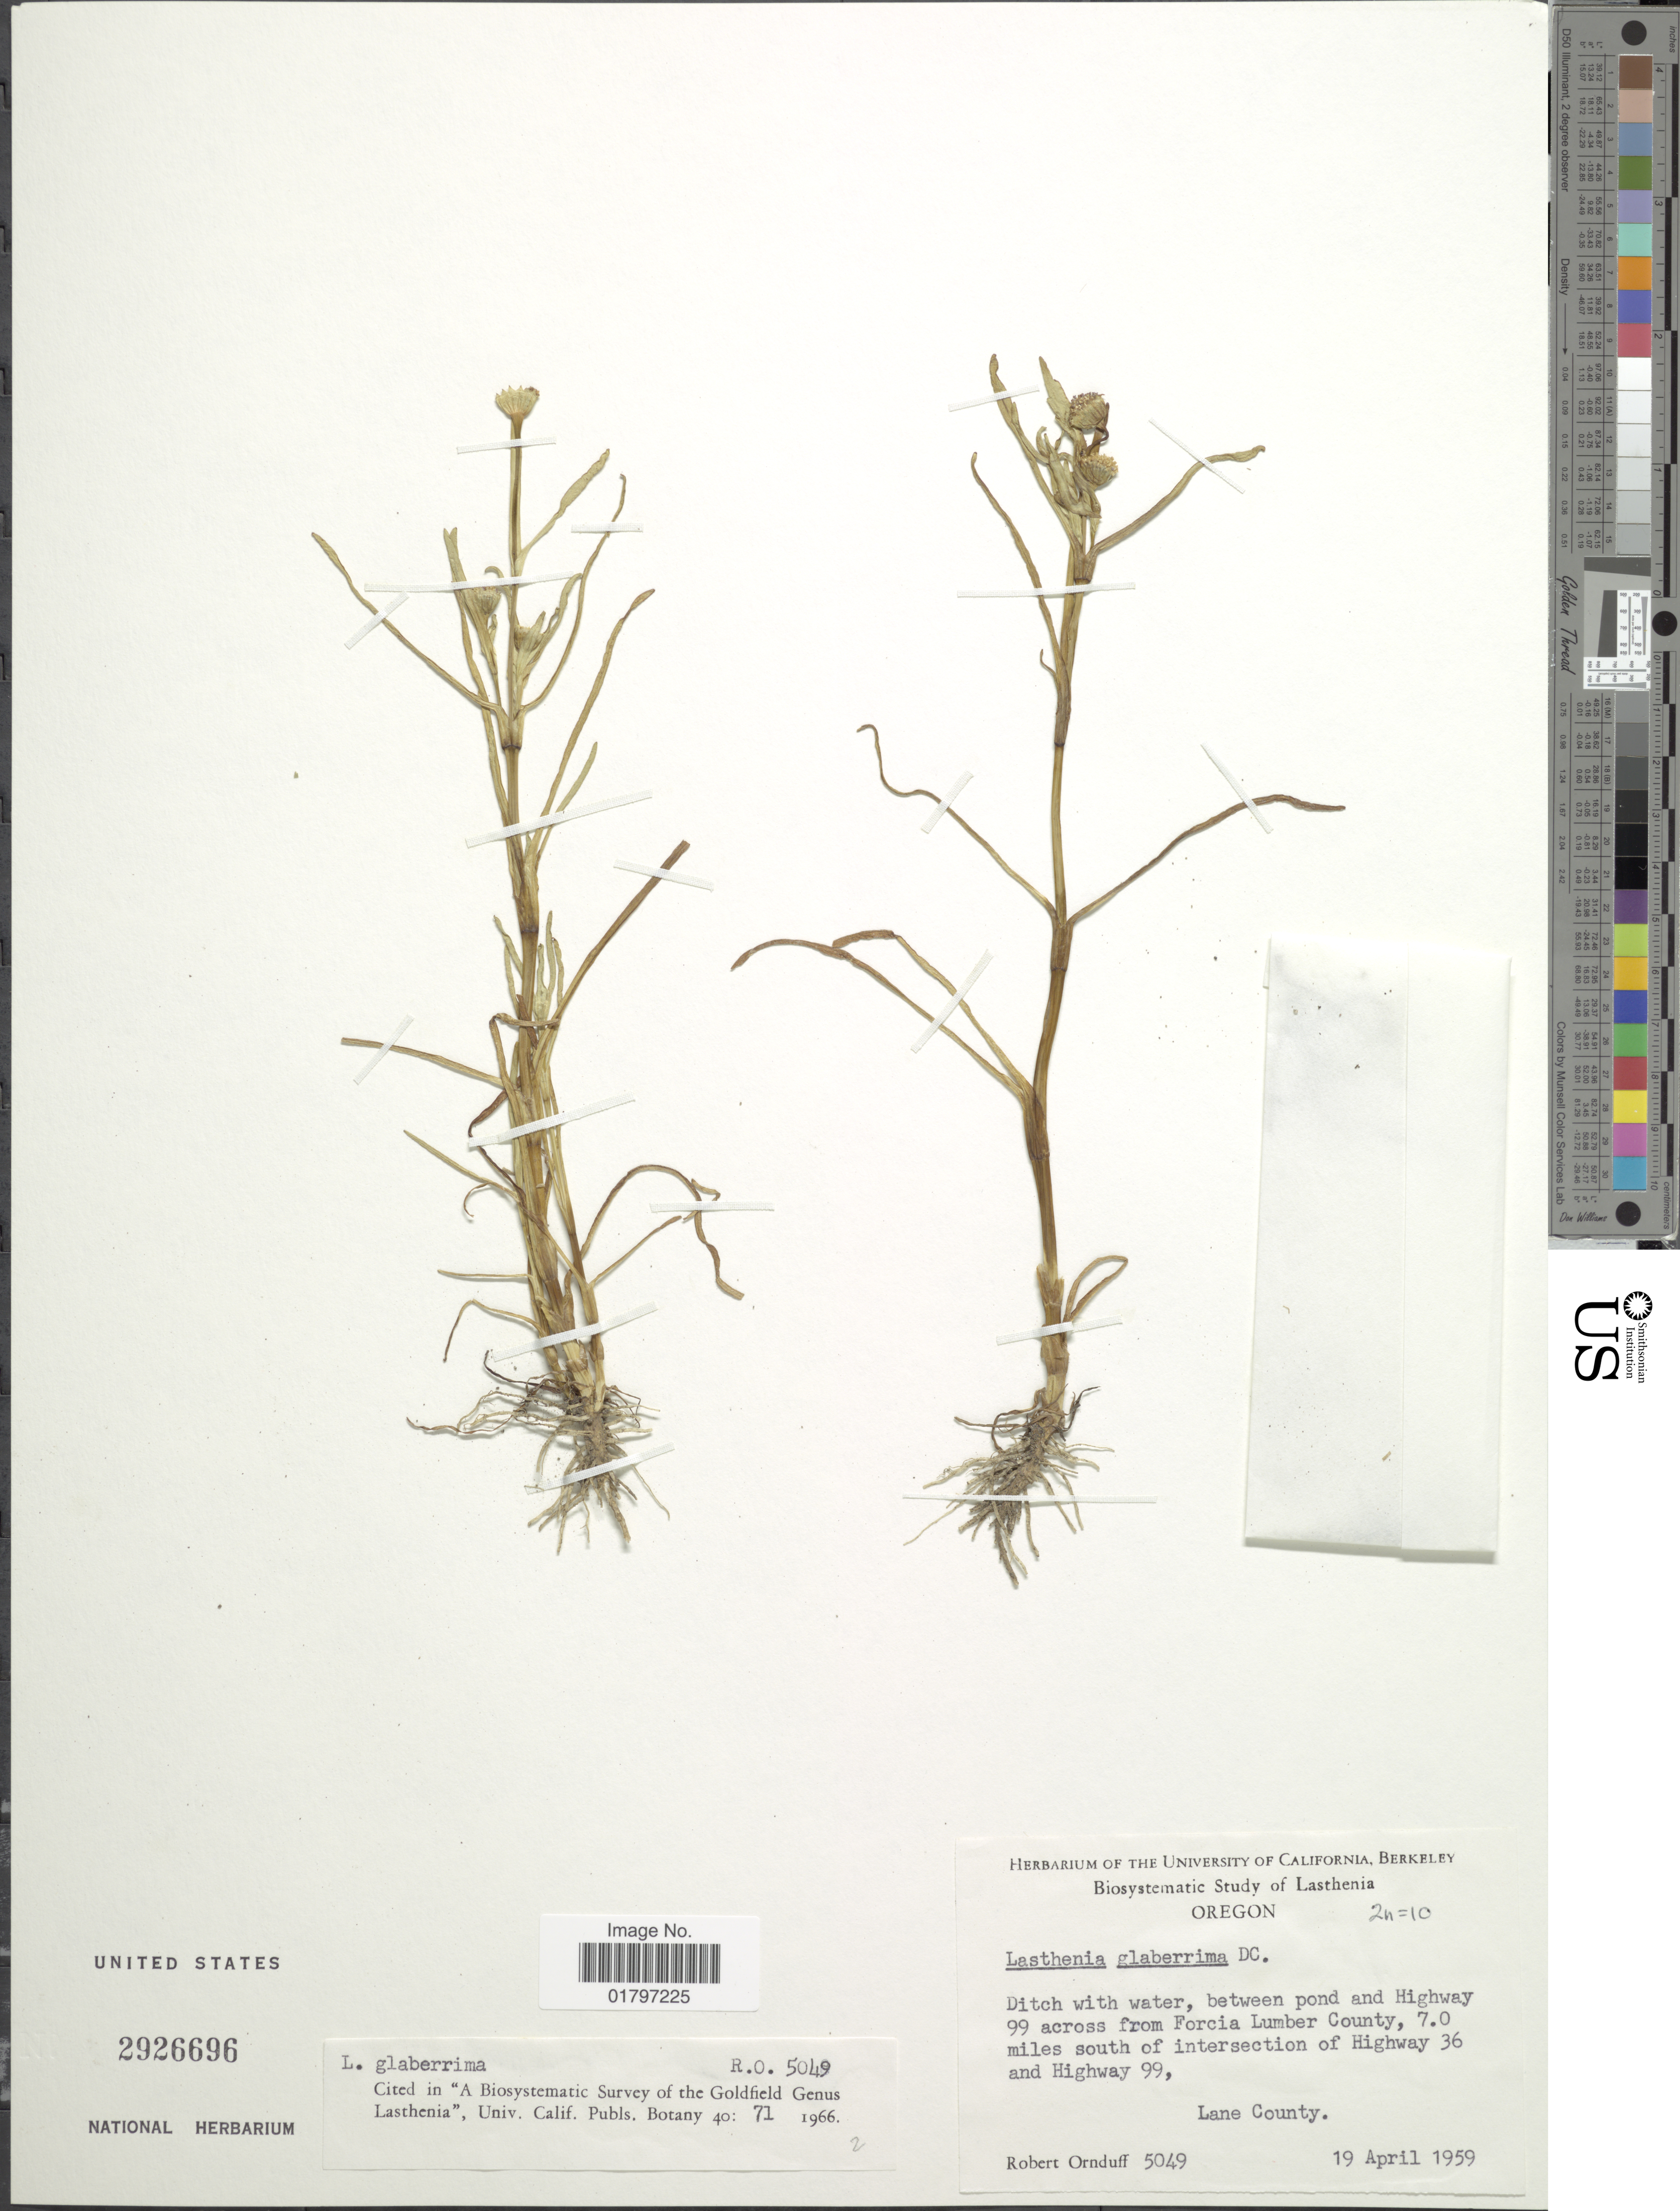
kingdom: Plantae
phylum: Tracheophyta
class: Magnoliopsida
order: Asterales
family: Asteraceae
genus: Lasthenia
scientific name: Lasthenia glaberrima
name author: DC.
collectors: R. Ornduff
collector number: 5049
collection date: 1959-04-19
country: United States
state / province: Oregon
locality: Ditch with water, between pond and Highway 99 across from Forcia Lumber County, 7.0 miles south of intersection of Highway 36 and Highway 99, Lane County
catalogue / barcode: US 2926696